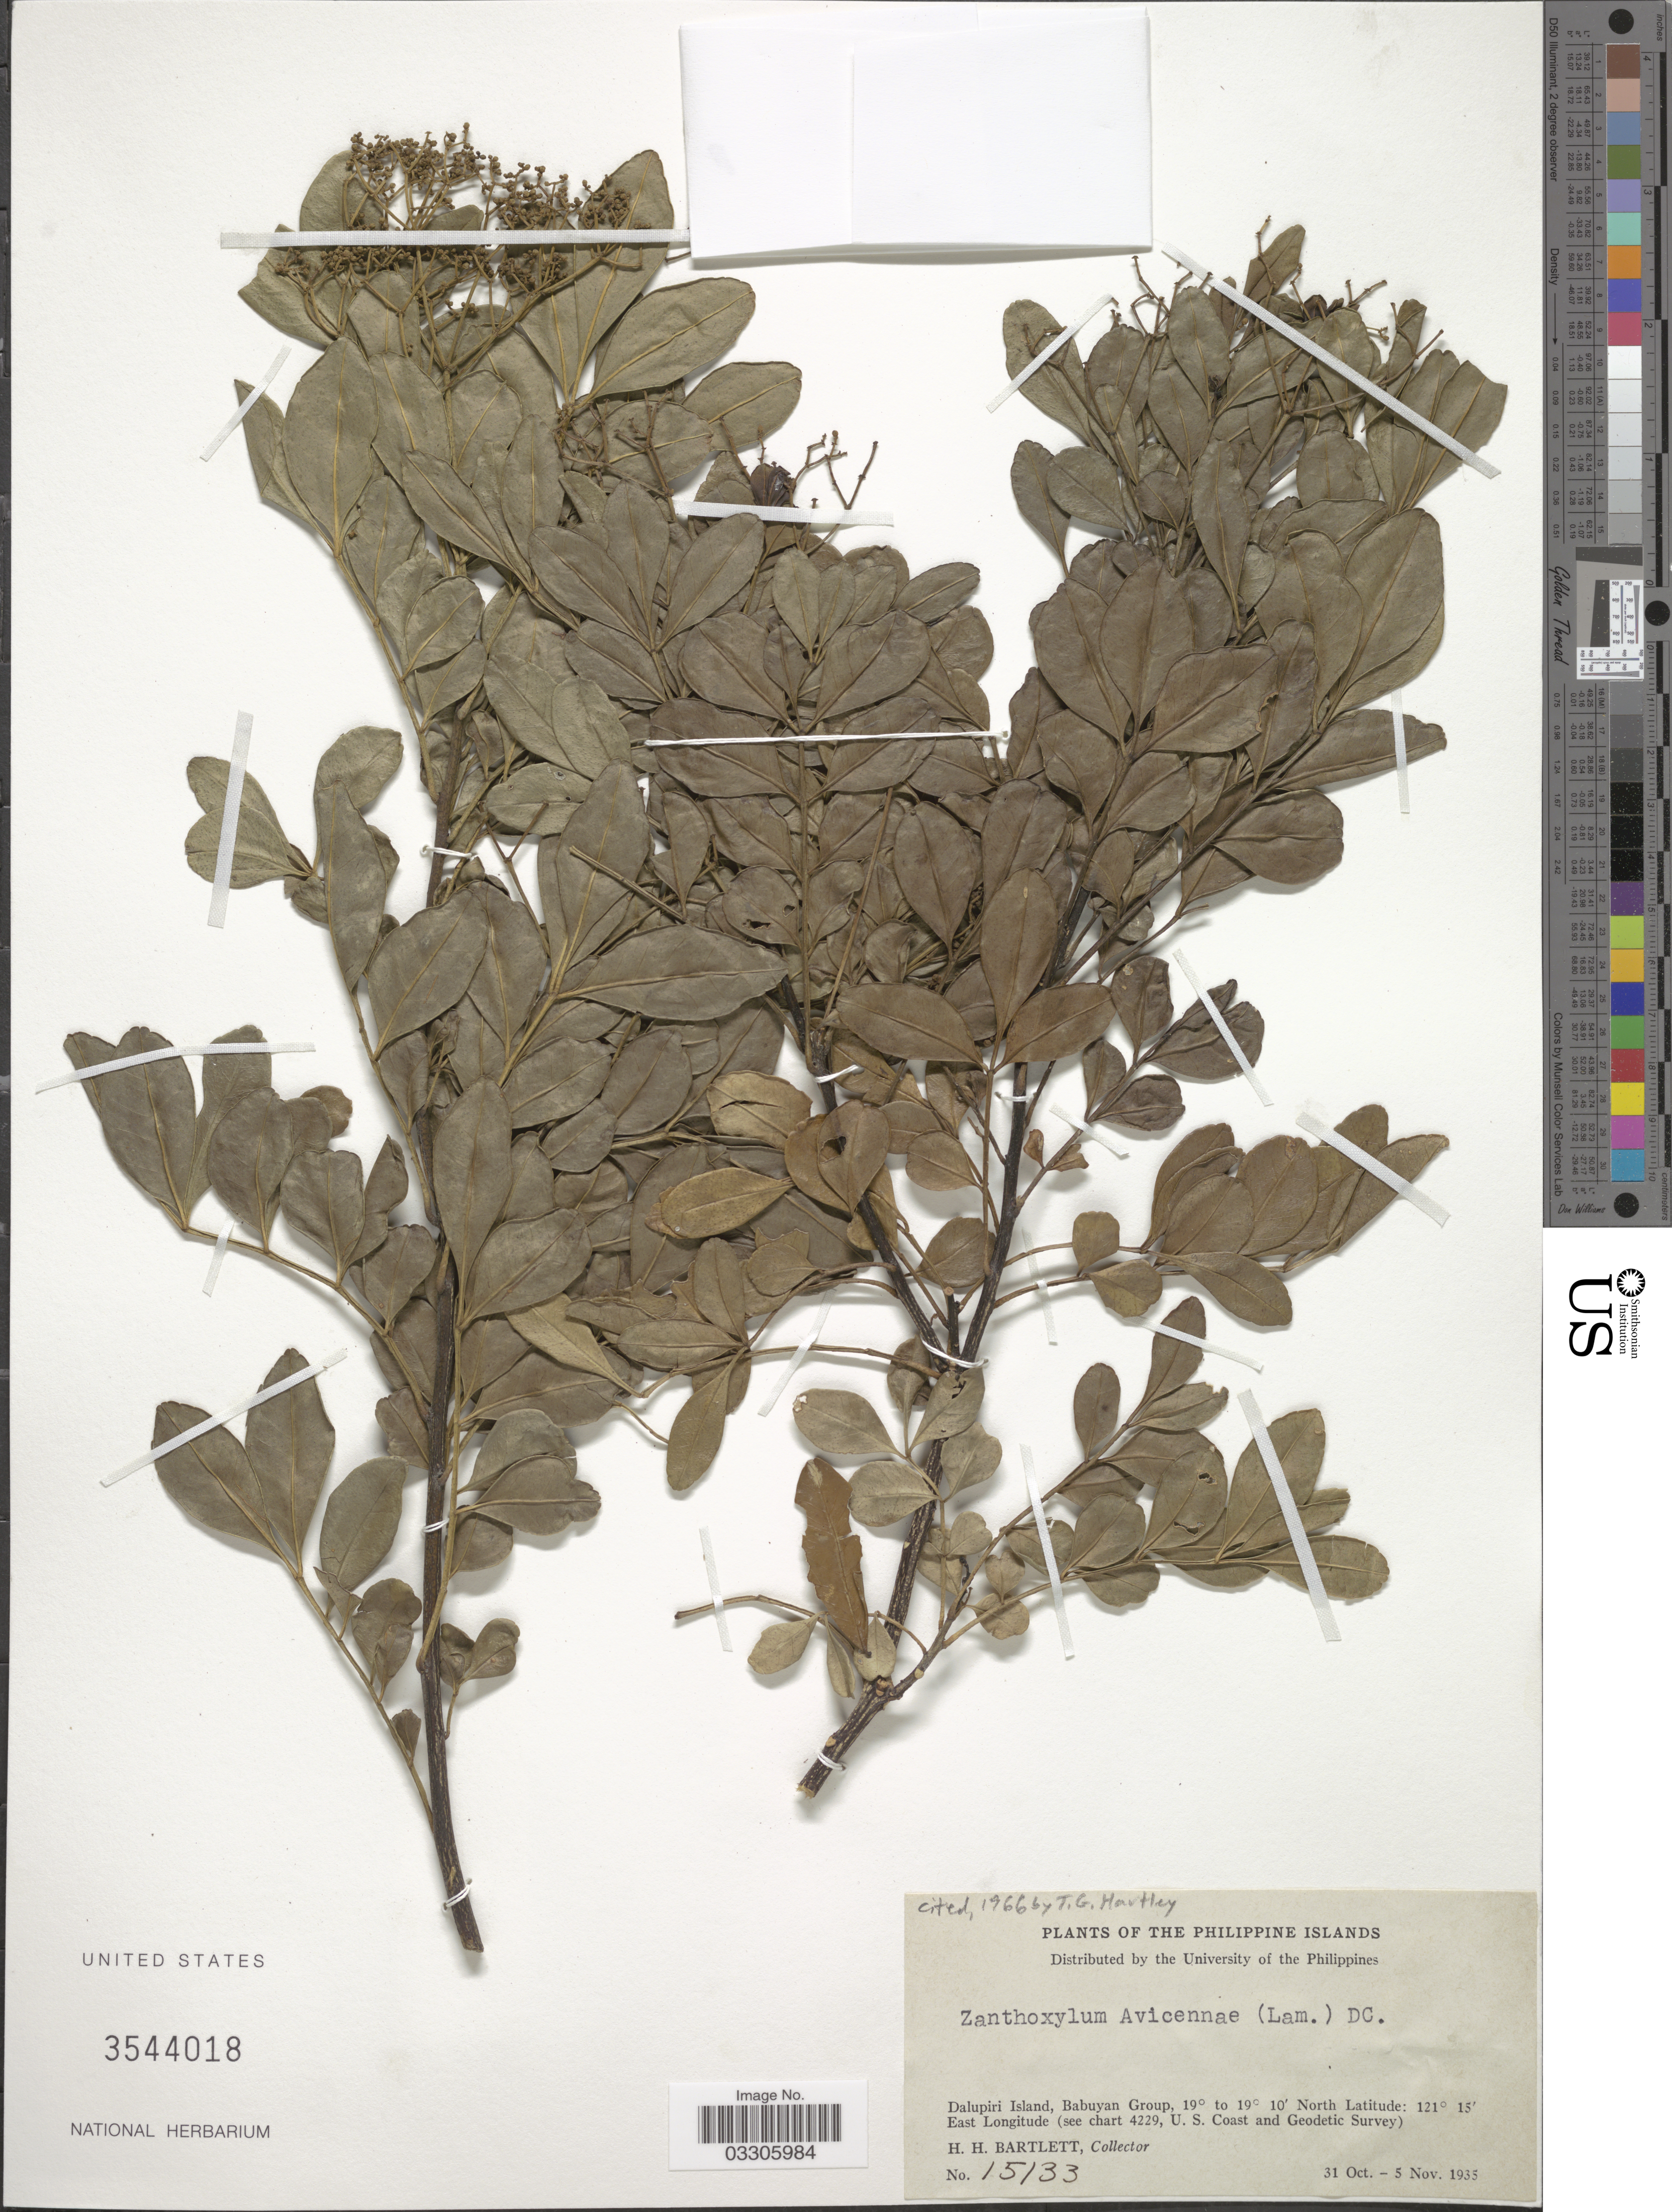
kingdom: Plantae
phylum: Tracheophyta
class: Magnoliopsida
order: Sapindales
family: Rutaceae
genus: Zanthoxylum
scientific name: Zanthoxylum avicennae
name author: (Lam.) DC.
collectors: H. H. Bartlett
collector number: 15133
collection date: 1935-10-31/1935-11-05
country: Philippines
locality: Dalupiri Island, Babuyan Group.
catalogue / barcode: US 3544018